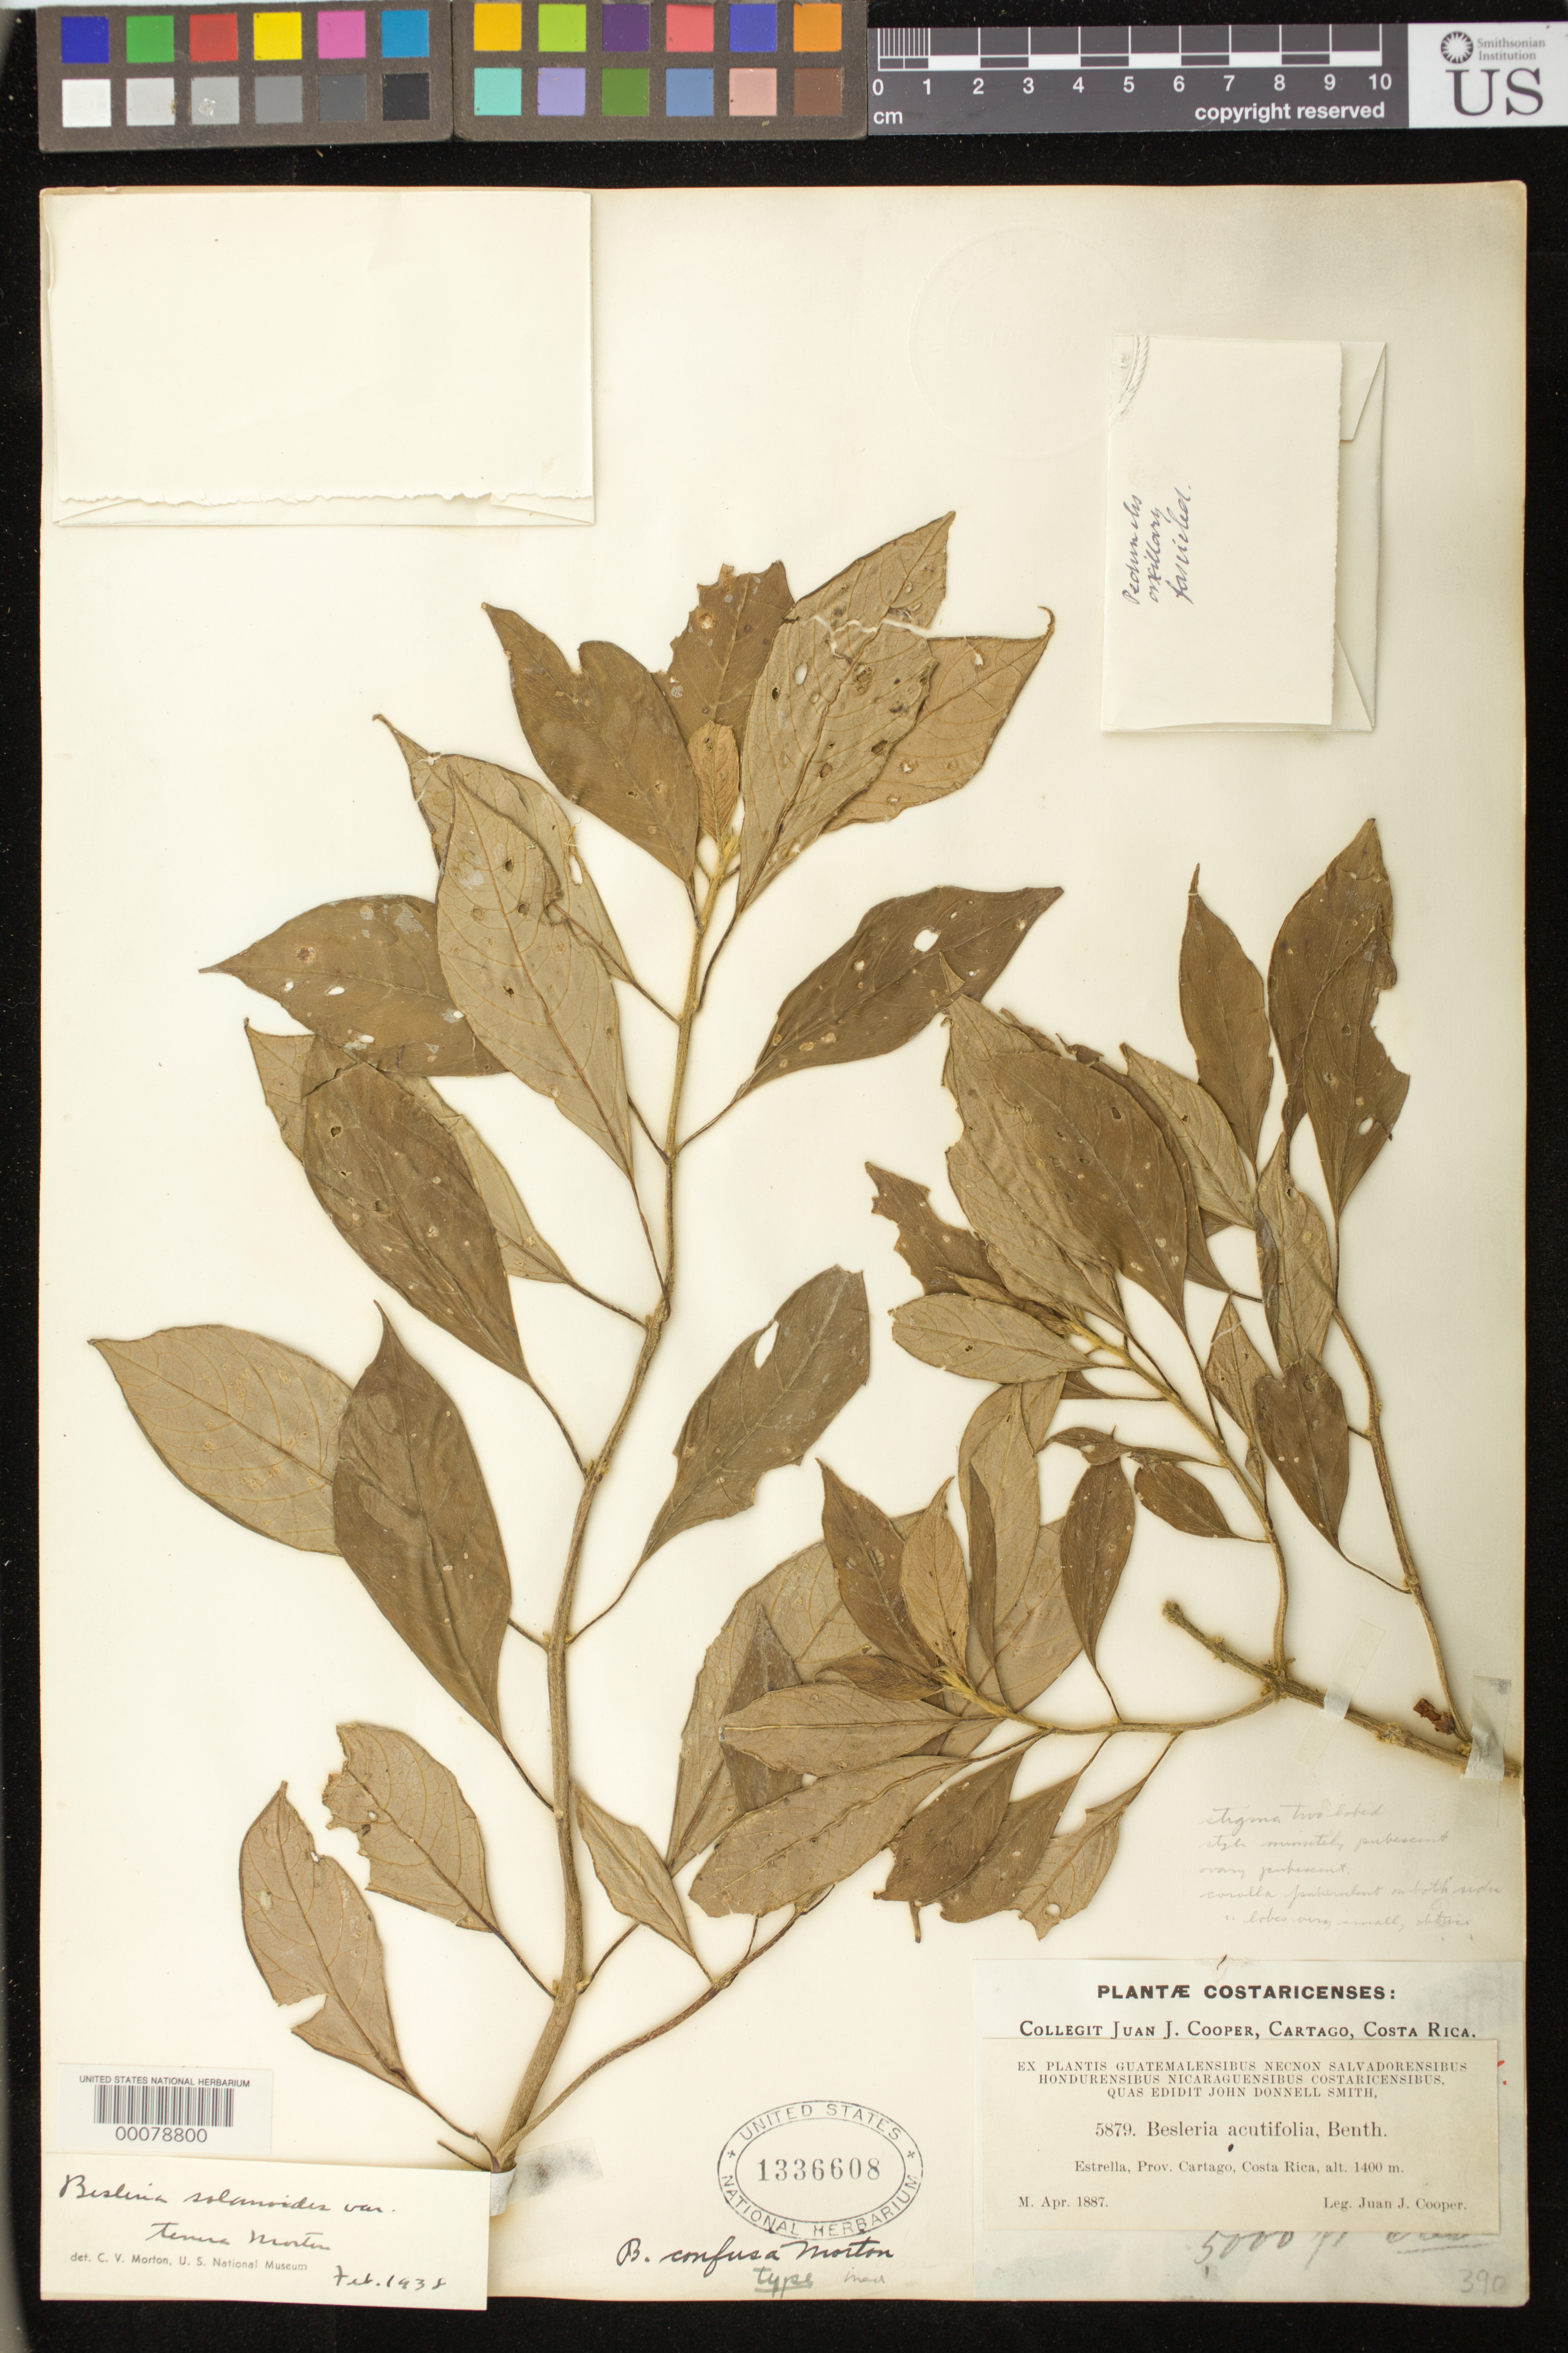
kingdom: Plantae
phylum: Tracheophyta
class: Magnoliopsida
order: Lamiales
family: Gesneriaceae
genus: Besleria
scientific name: Besleria solanoides var. tenera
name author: C.V. Morton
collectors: J. J. Cooper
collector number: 5879 /390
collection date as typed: Apr 1887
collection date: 1887-04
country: Costa Rica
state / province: Cartago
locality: Estrella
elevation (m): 1400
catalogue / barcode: US 1336608